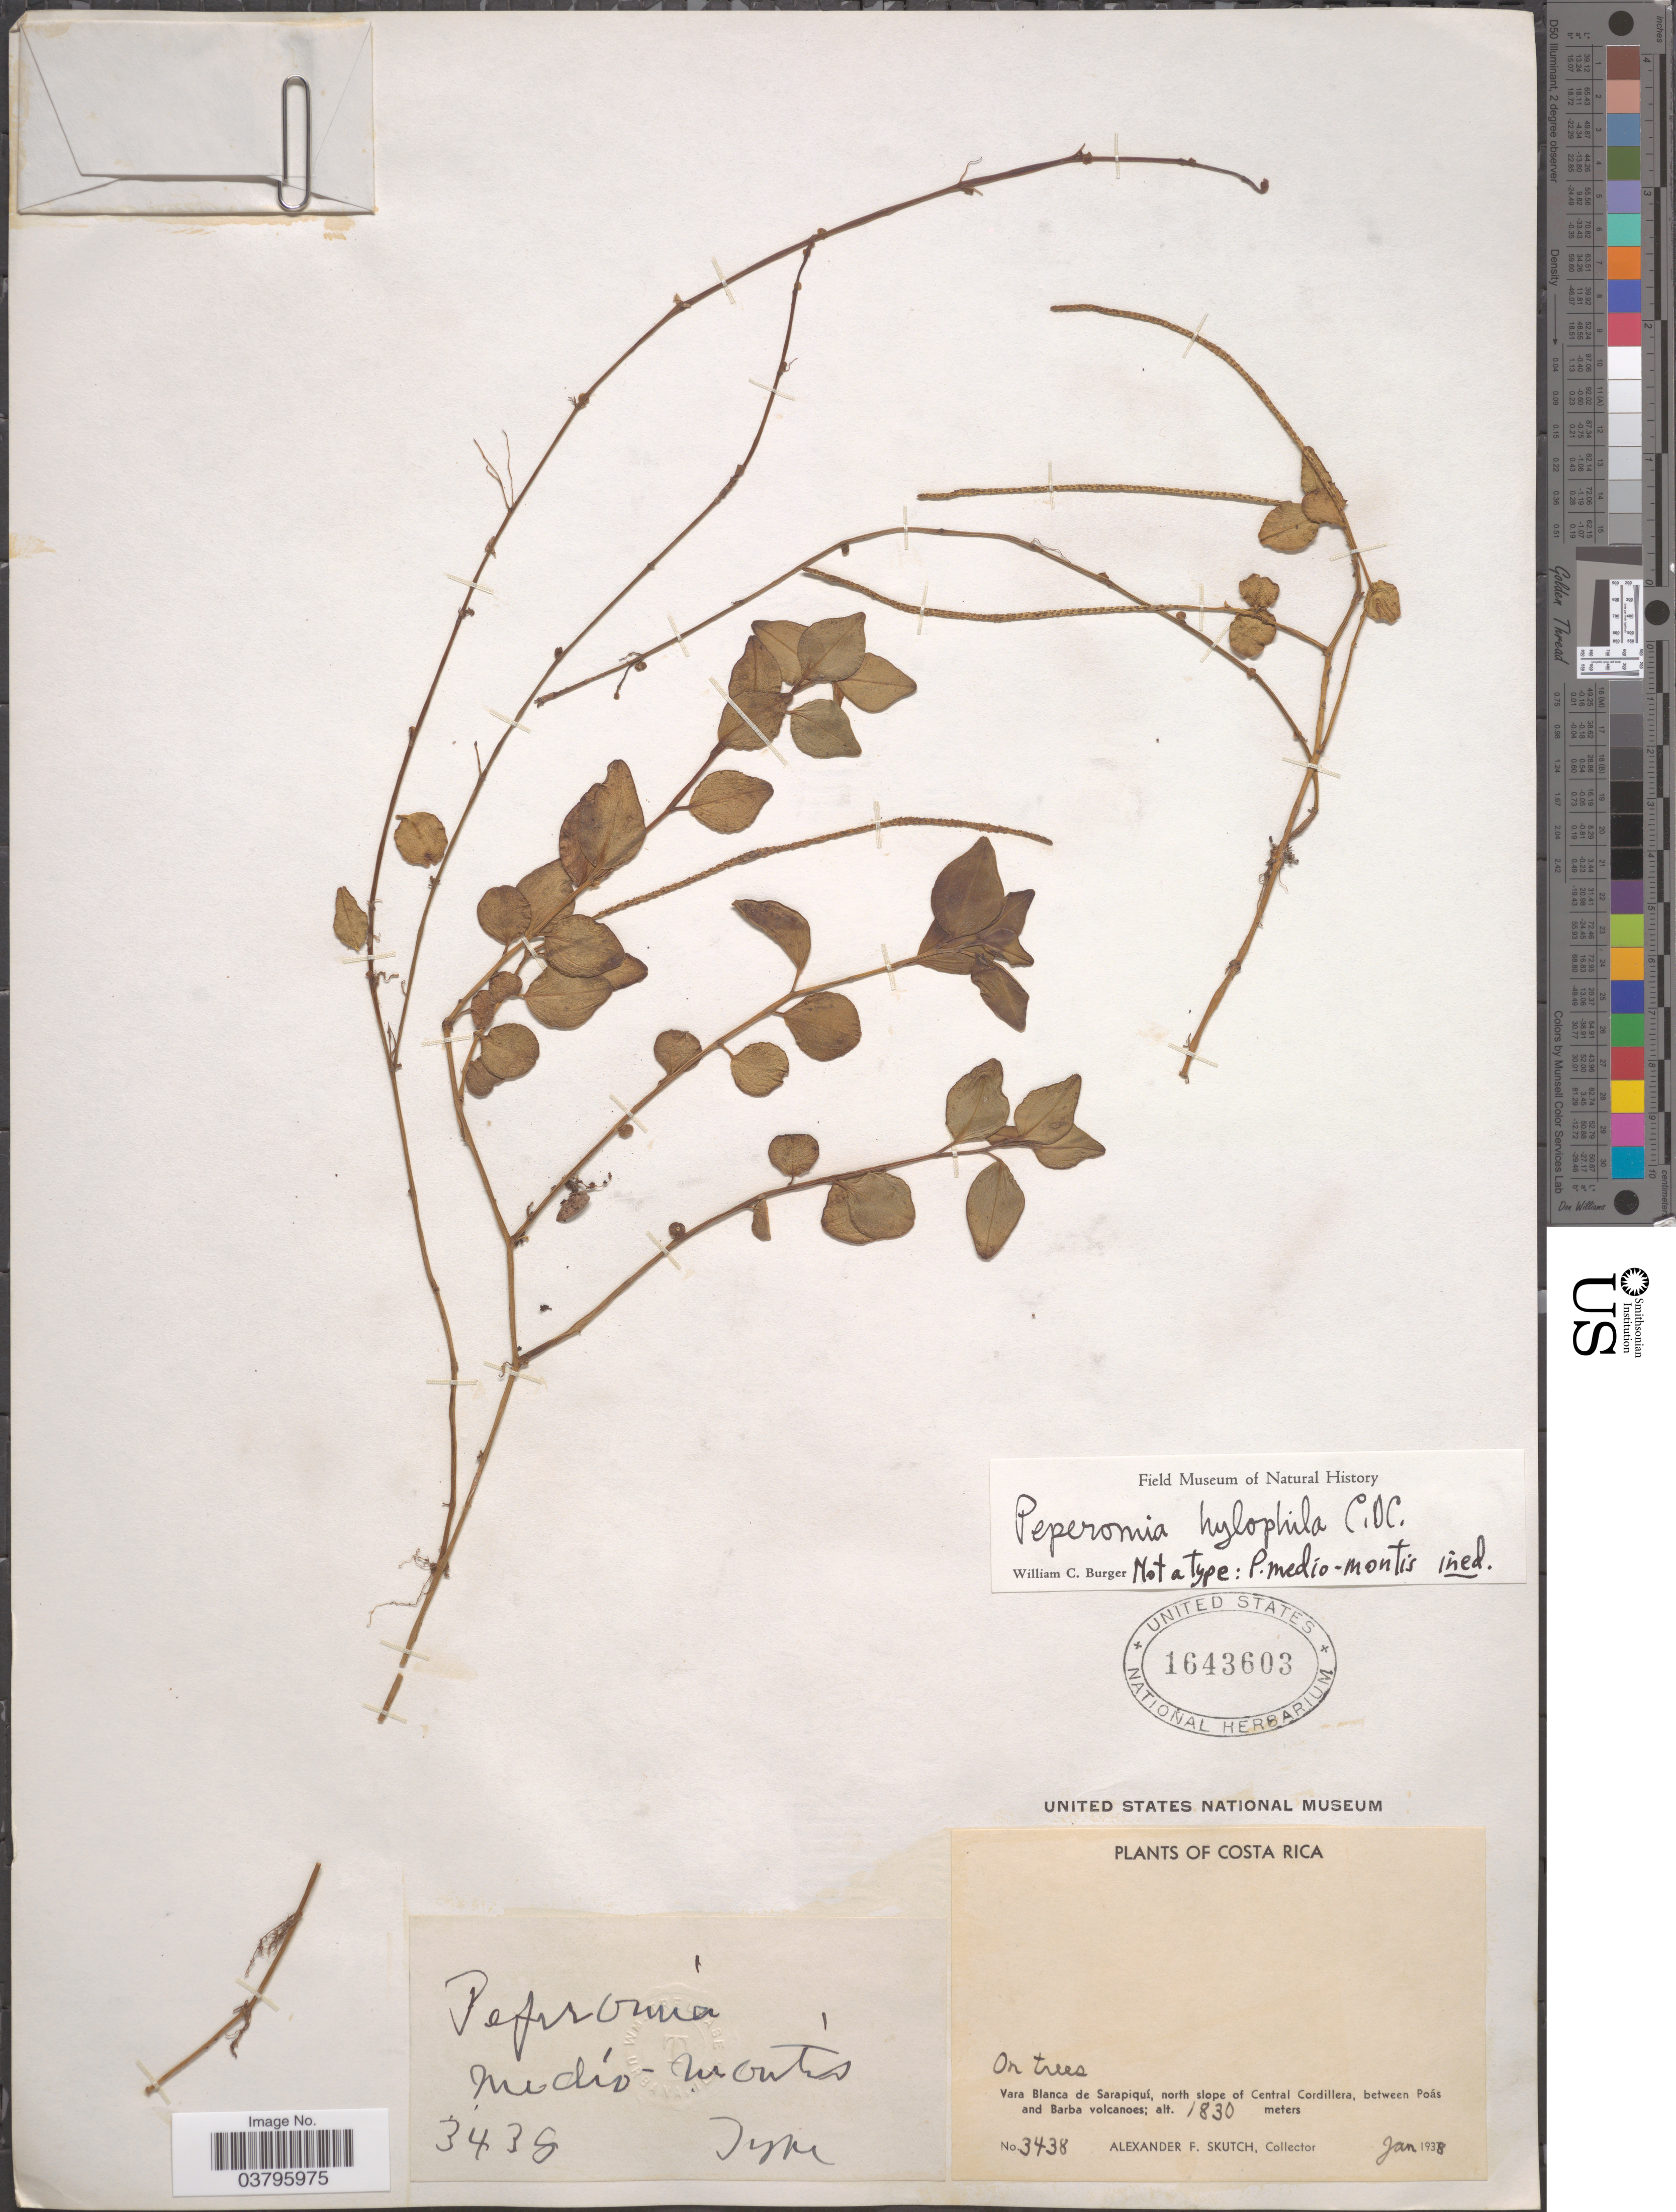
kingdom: Plantae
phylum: Tracheophyta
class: Magnoliopsida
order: Piperales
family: Piperaceae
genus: Peperomia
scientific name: Peperomia tenuipes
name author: Trel.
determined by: Jiménez, José Estaban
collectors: A. F. Skutch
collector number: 3438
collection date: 1938-01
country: Costa Rica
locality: Vara Blanca de Sarapiquí, north slope of Central Cordillera, between Poás and Barba volcanoes.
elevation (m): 1830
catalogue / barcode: US 1643603